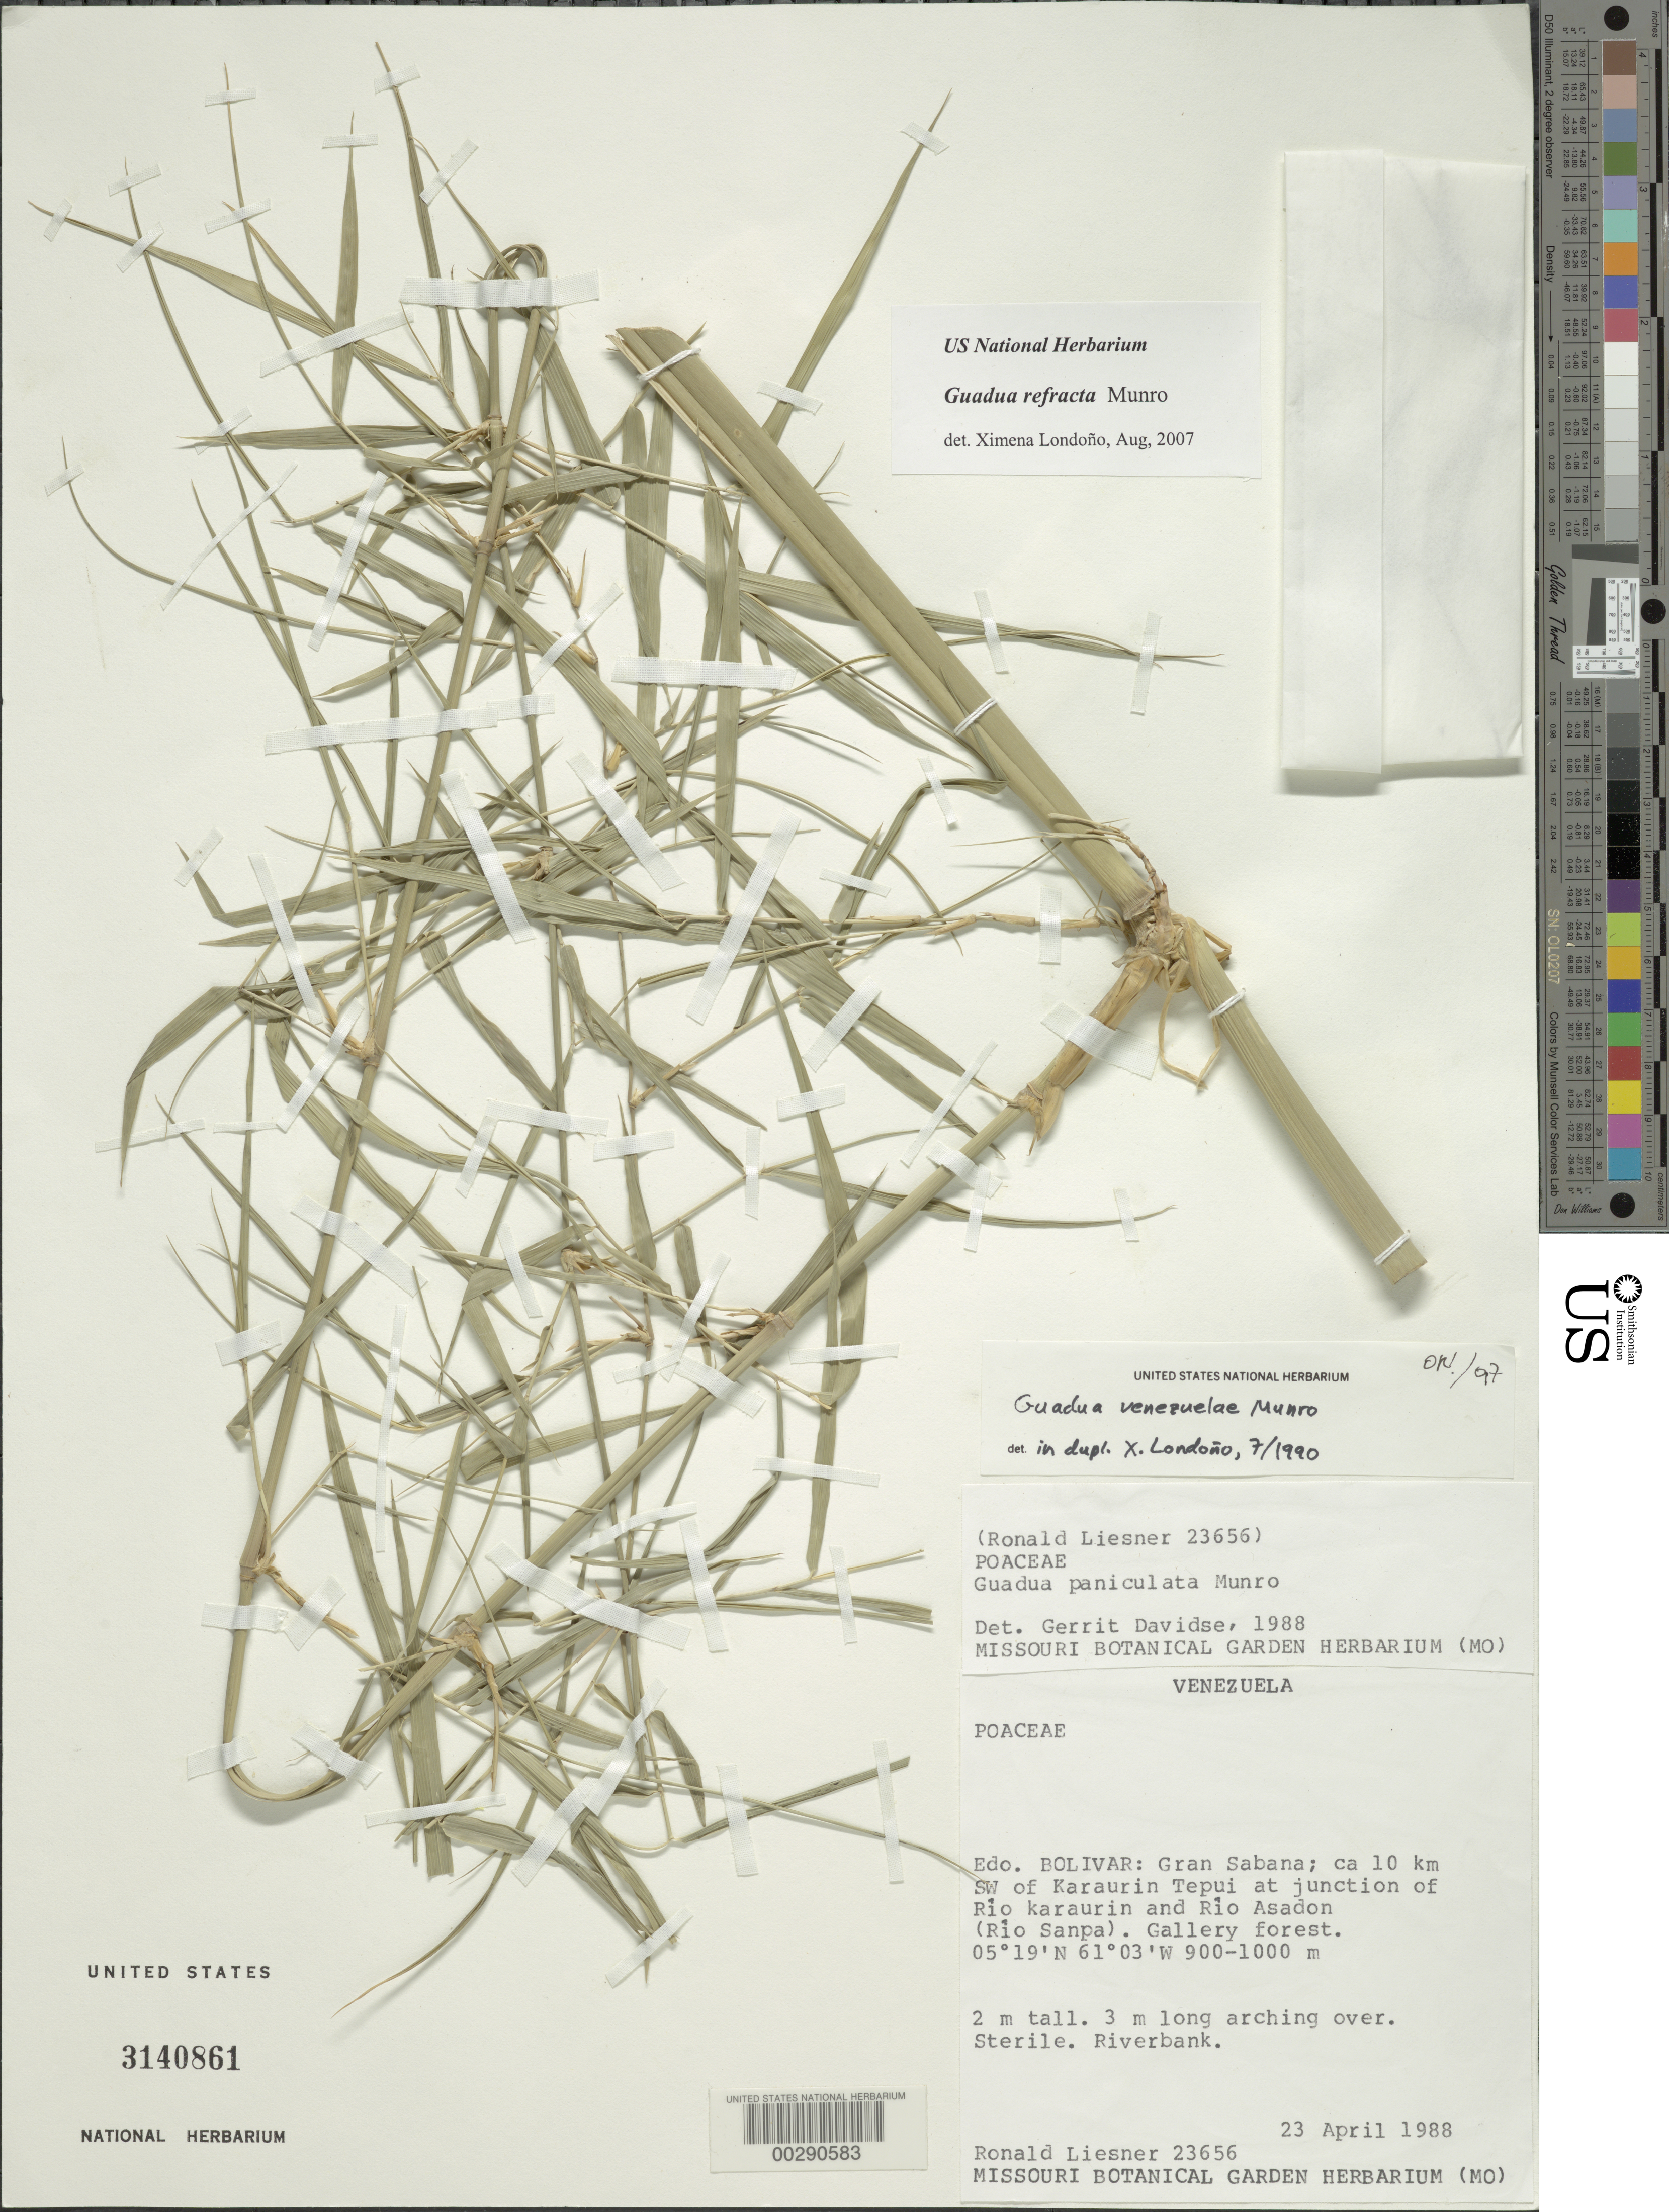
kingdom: Plantae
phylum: Tracheophyta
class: Liliopsida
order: Poales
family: Poaceae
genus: Guadua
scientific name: Guadua venezuelae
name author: Munro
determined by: McMurchie, Elizabeth, (UNITED STATES)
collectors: R. L. Liesner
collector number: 23656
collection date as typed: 23 Apr 1988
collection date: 1988-04-23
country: Venezuela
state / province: Bolivar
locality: Gran sabana; ca 10 km sw of karaurin tepui at junction of rio karaurin and rio asadon (rio sanpa)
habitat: Gallery forest; river bank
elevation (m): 900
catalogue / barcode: US 3140861